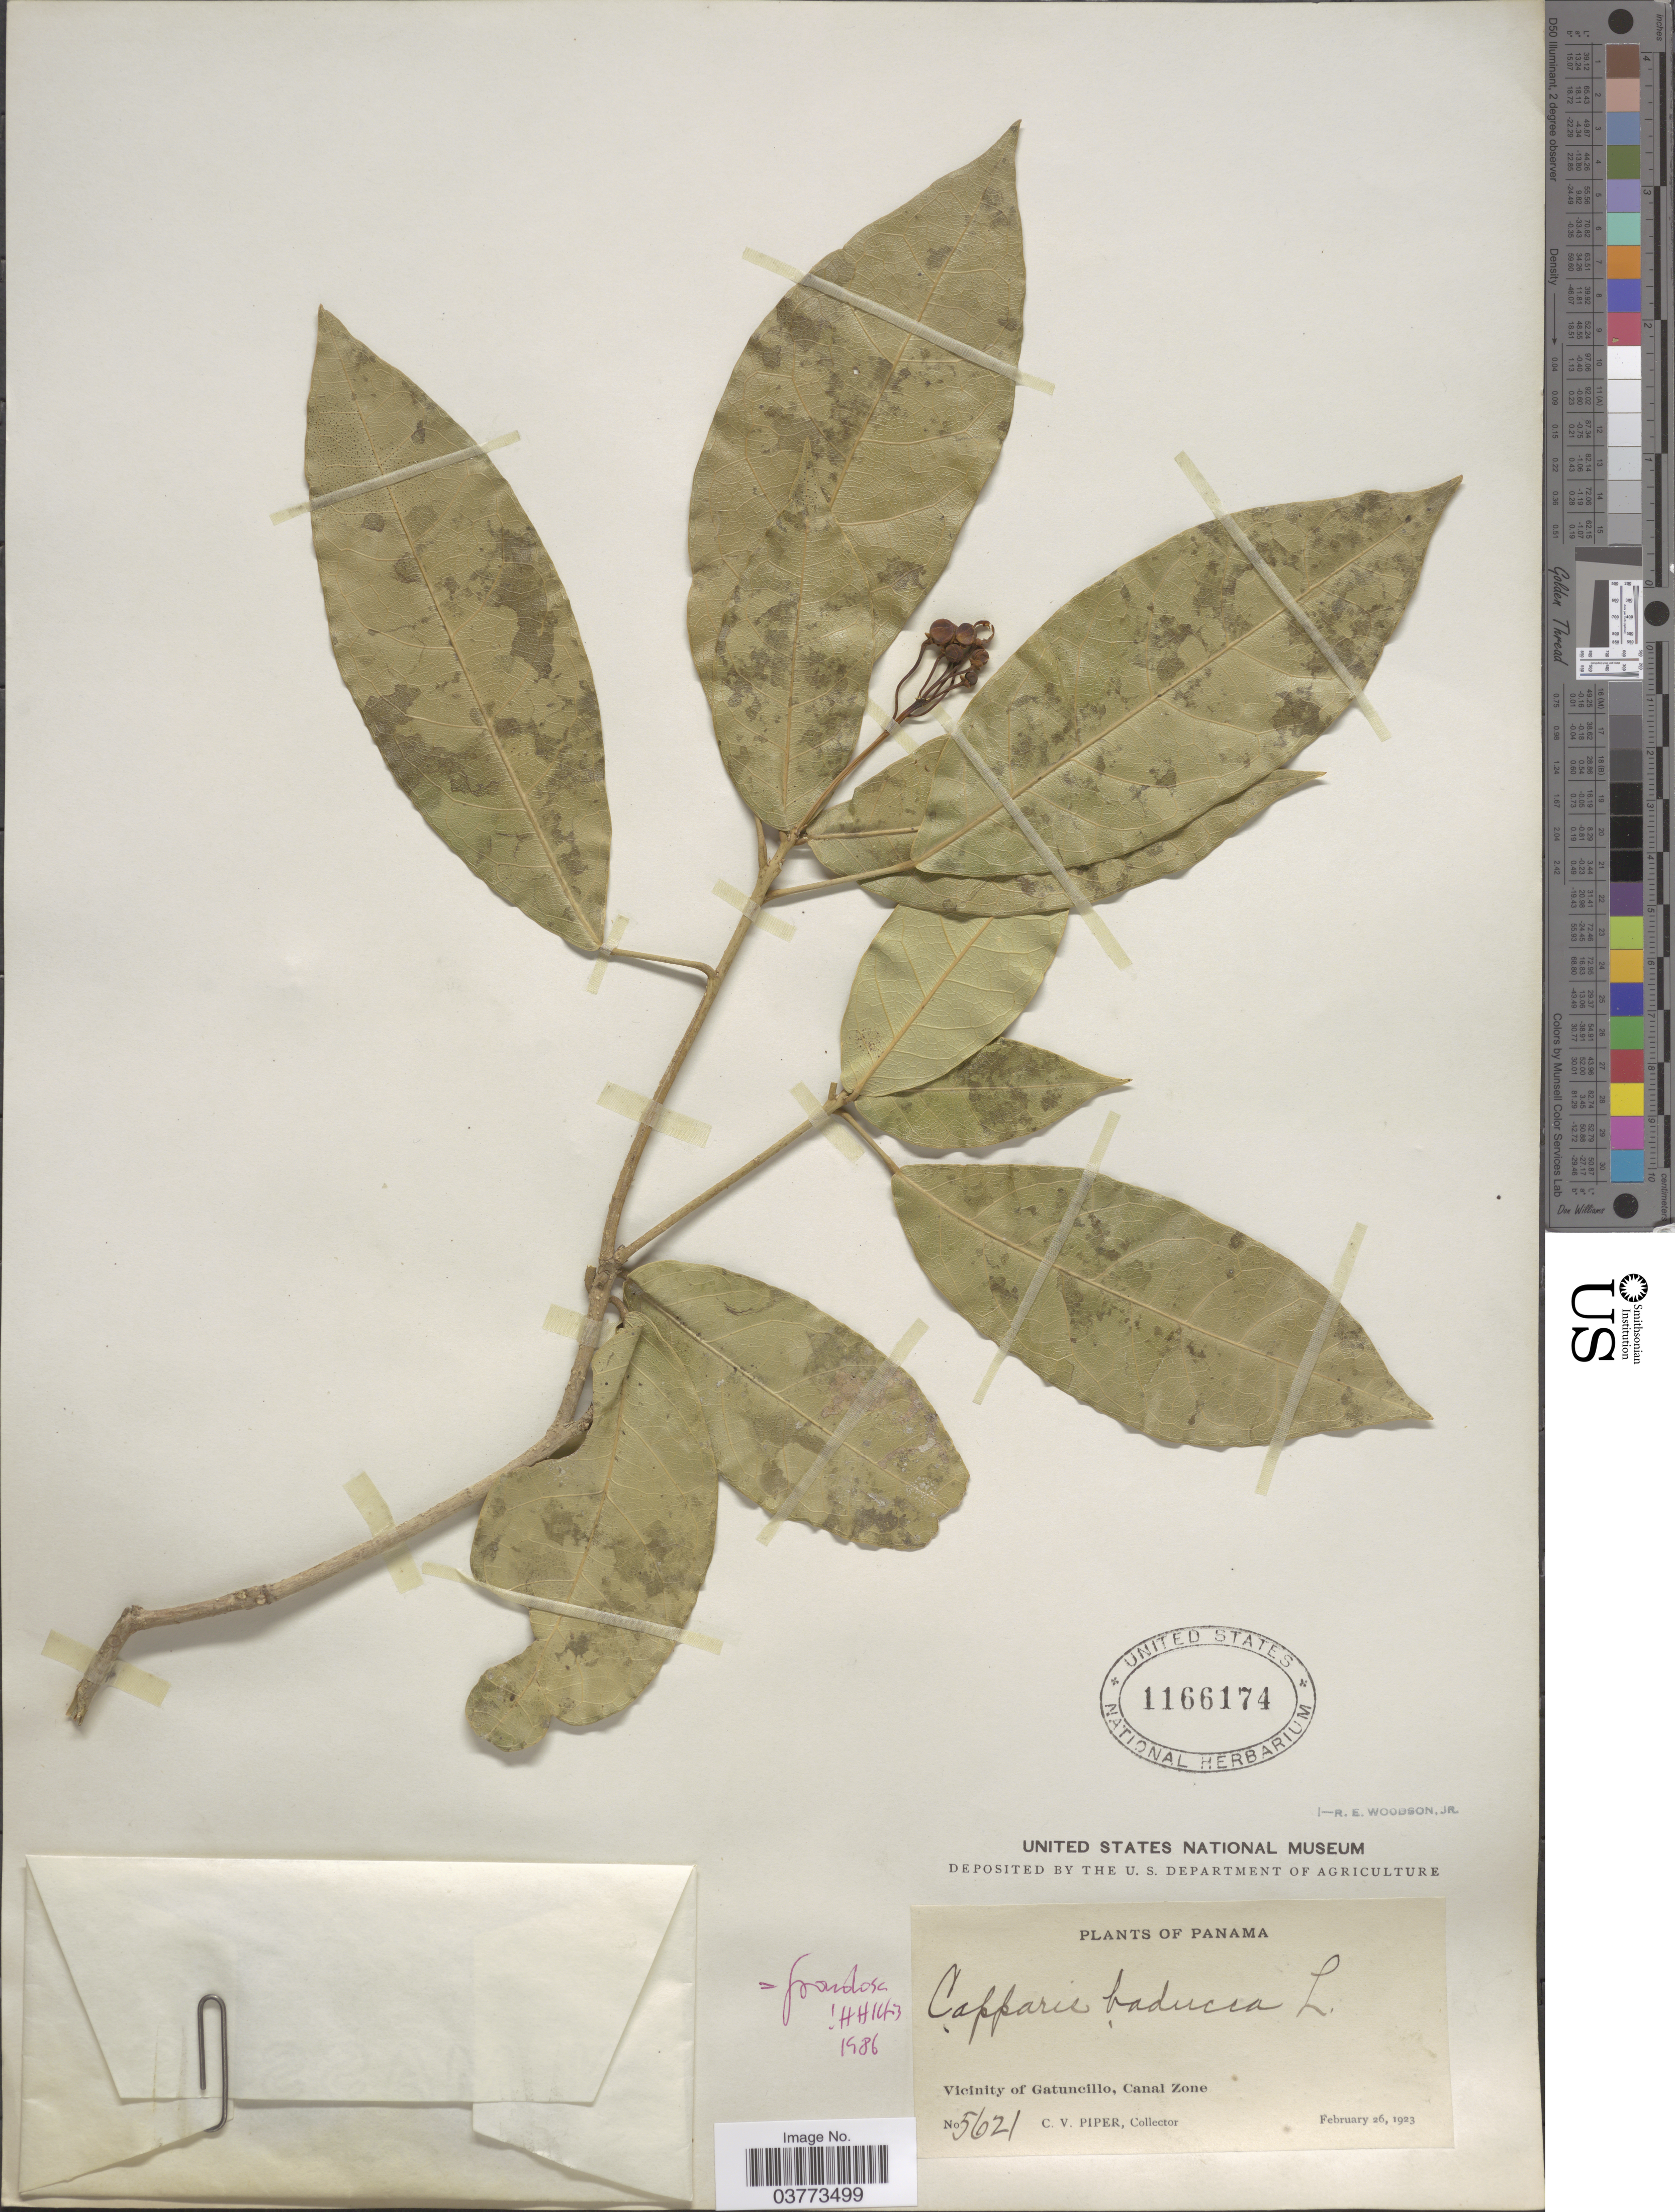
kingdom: Plantae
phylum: Tracheophyta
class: Magnoliopsida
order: Brassicales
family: Capparaceae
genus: Capparidastrum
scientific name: Capparidastrum frondosum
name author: (Jacq.) Cornejo & Iltis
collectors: C. V. Piper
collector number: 5621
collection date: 1923-02-26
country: Panama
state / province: Colón / Panamá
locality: Vicinity of Gatuncillo, Canal Zone.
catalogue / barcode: US 1166174